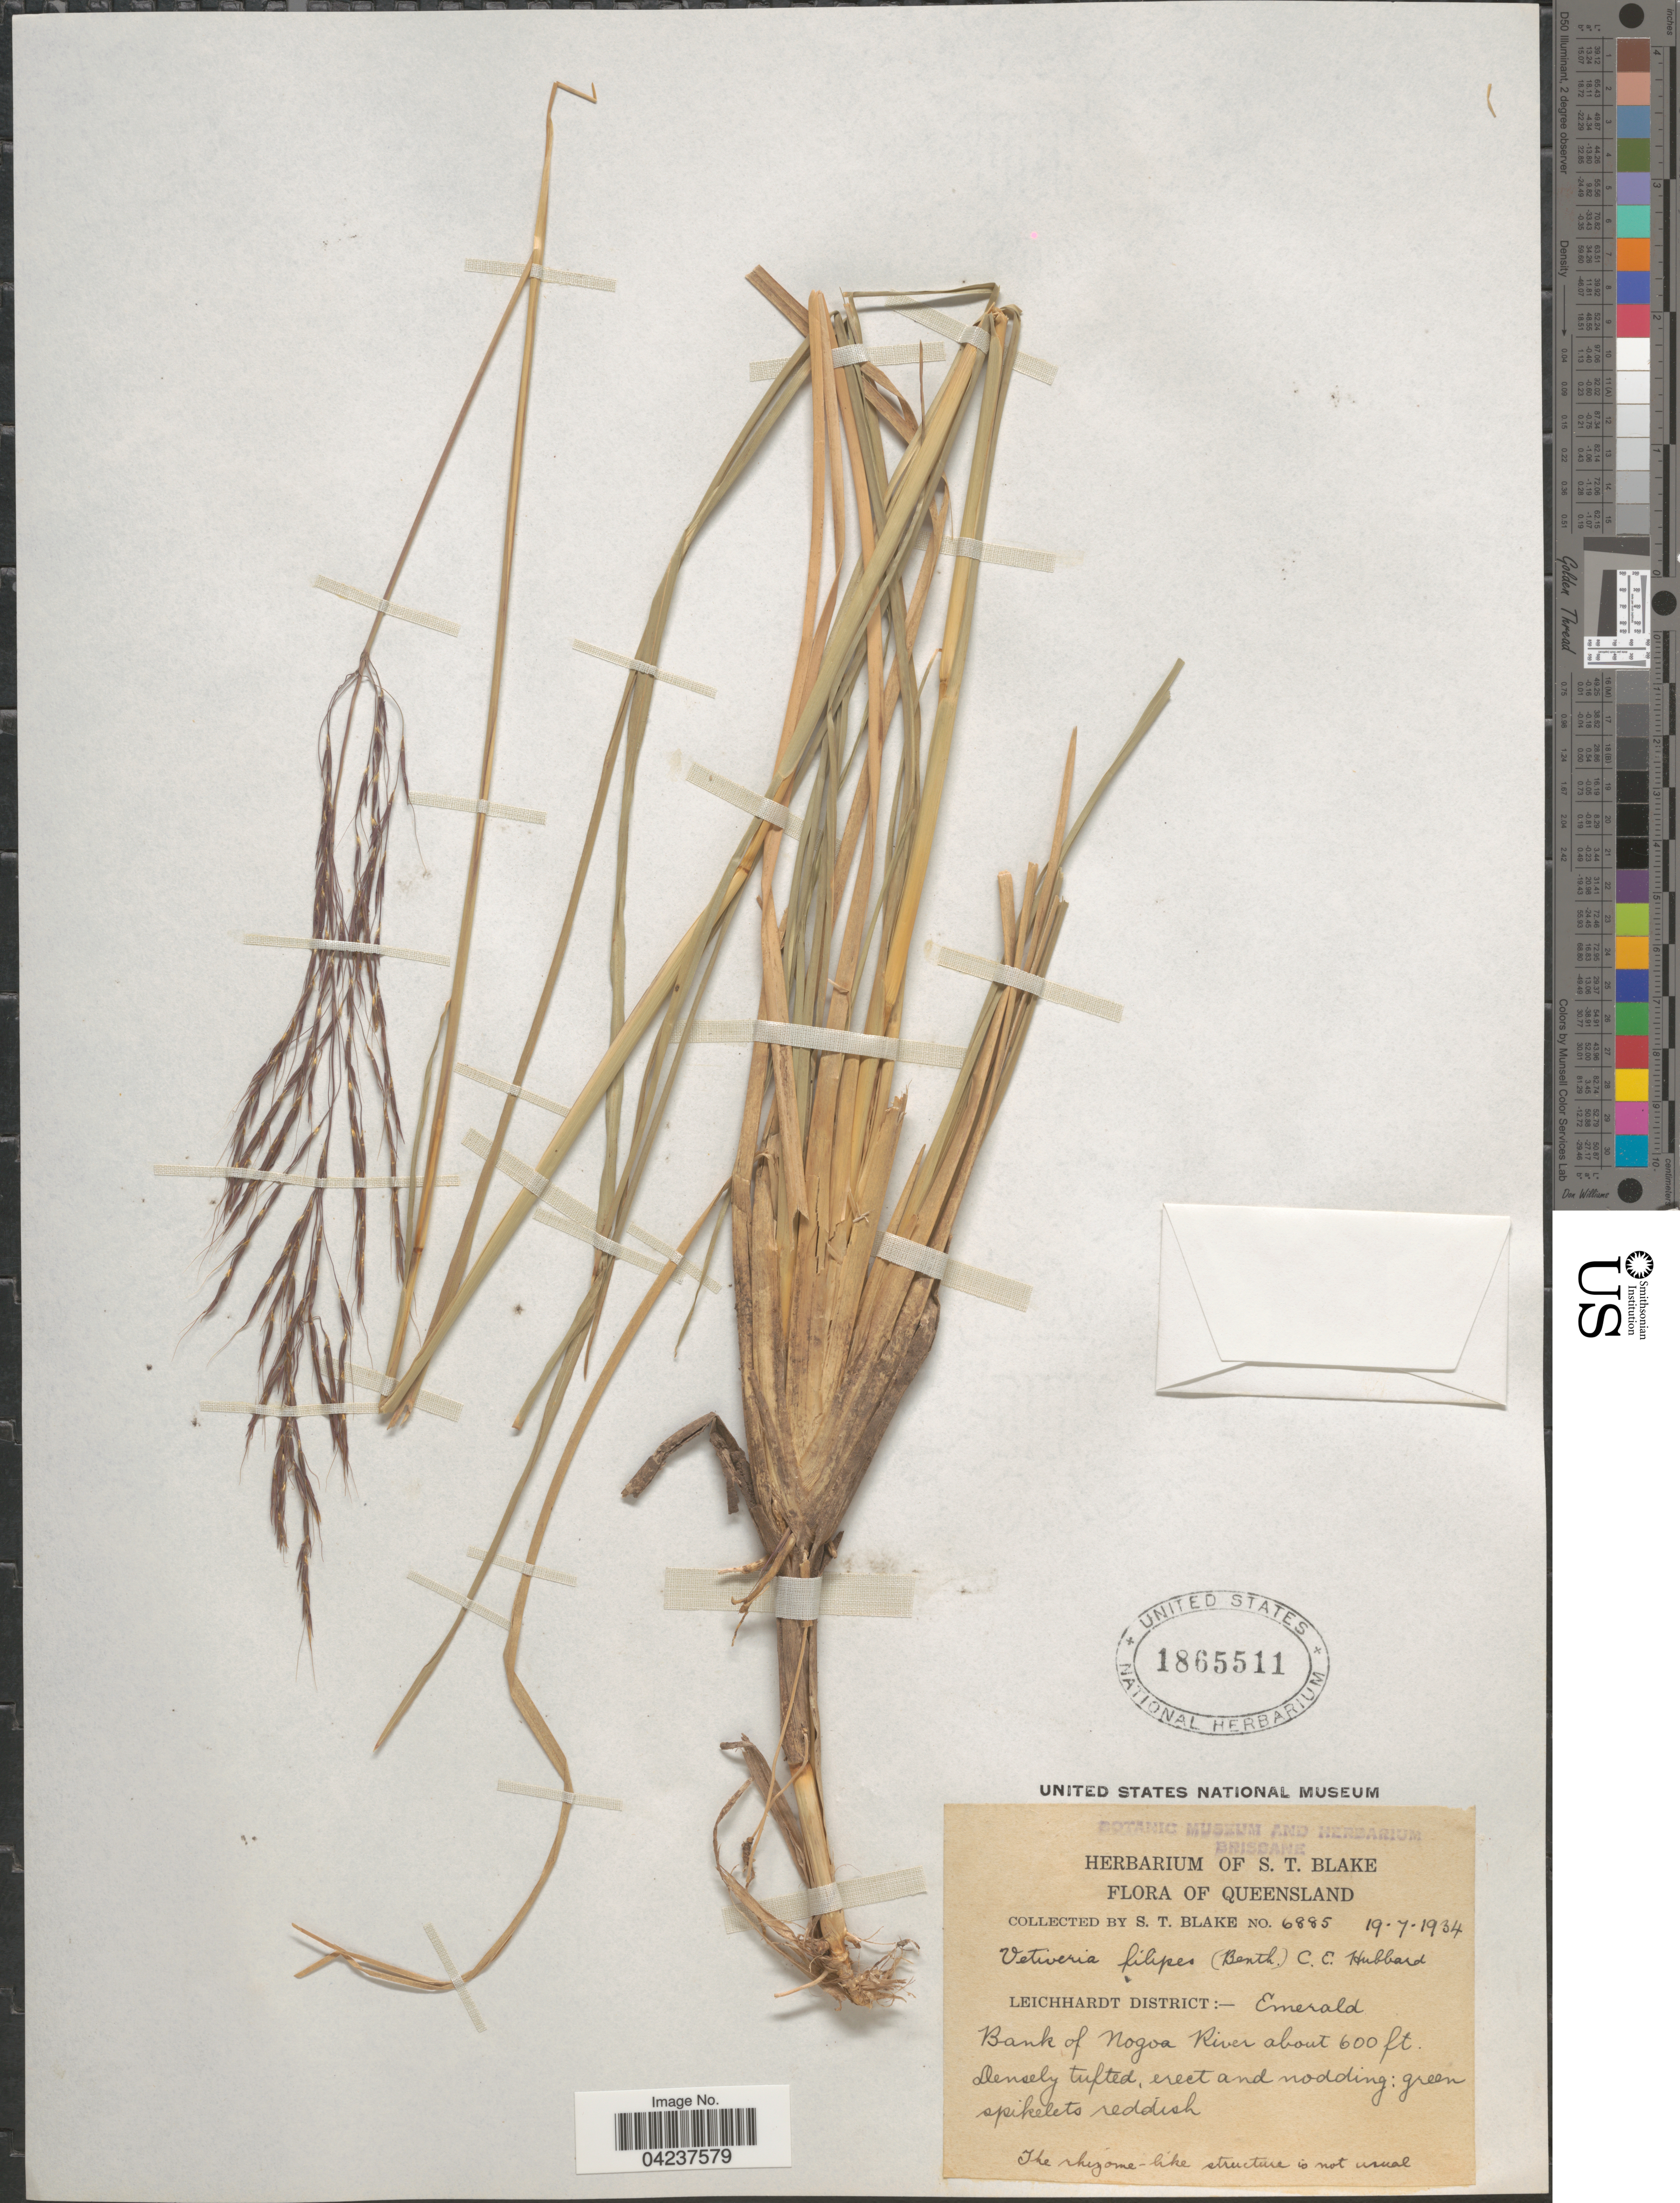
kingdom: Plantae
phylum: Tracheophyta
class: Liliopsida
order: Poales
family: Poaceae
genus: Chrysopogon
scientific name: Chrysopogon filipes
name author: (Benth.) Reeder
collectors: S. T. Blake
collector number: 6885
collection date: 1934-07-19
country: Australia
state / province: Queensland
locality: Leichardt District:- Emerald Bank of Nogoa River.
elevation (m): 183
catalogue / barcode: US 1865511